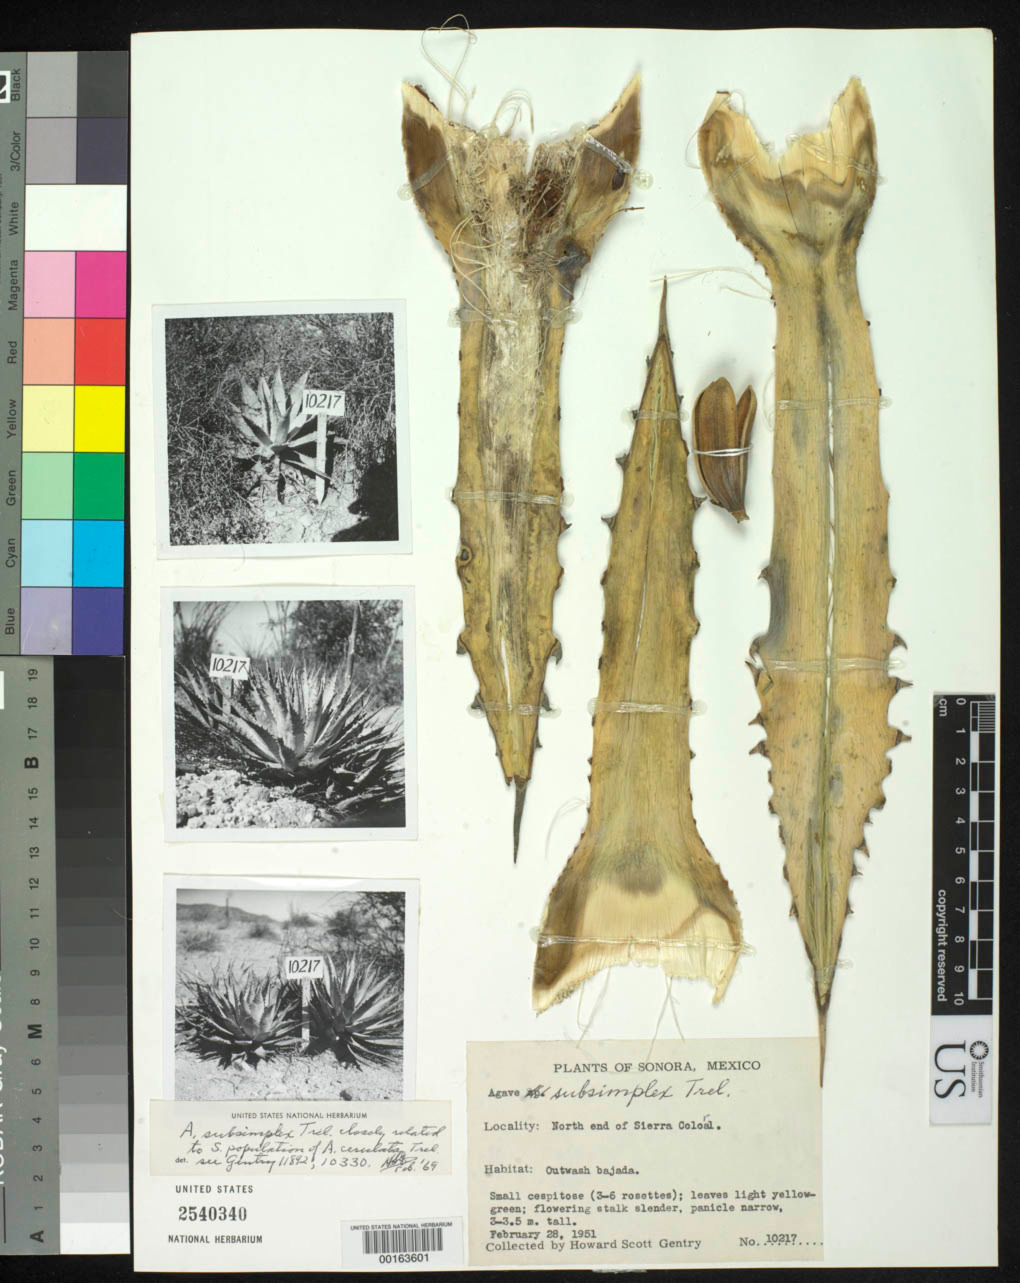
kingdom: Plantae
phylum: Tracheophyta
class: Liliopsida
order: Asparagales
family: Asparagaceae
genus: Agave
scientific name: Agave subsimplex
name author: Trel.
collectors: H. S. Gentry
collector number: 10217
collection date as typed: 28 Feb 1951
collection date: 1951-02-28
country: Mexico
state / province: Sonora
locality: N E of sierra coloral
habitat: Outwash bajada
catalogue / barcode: US 2540340